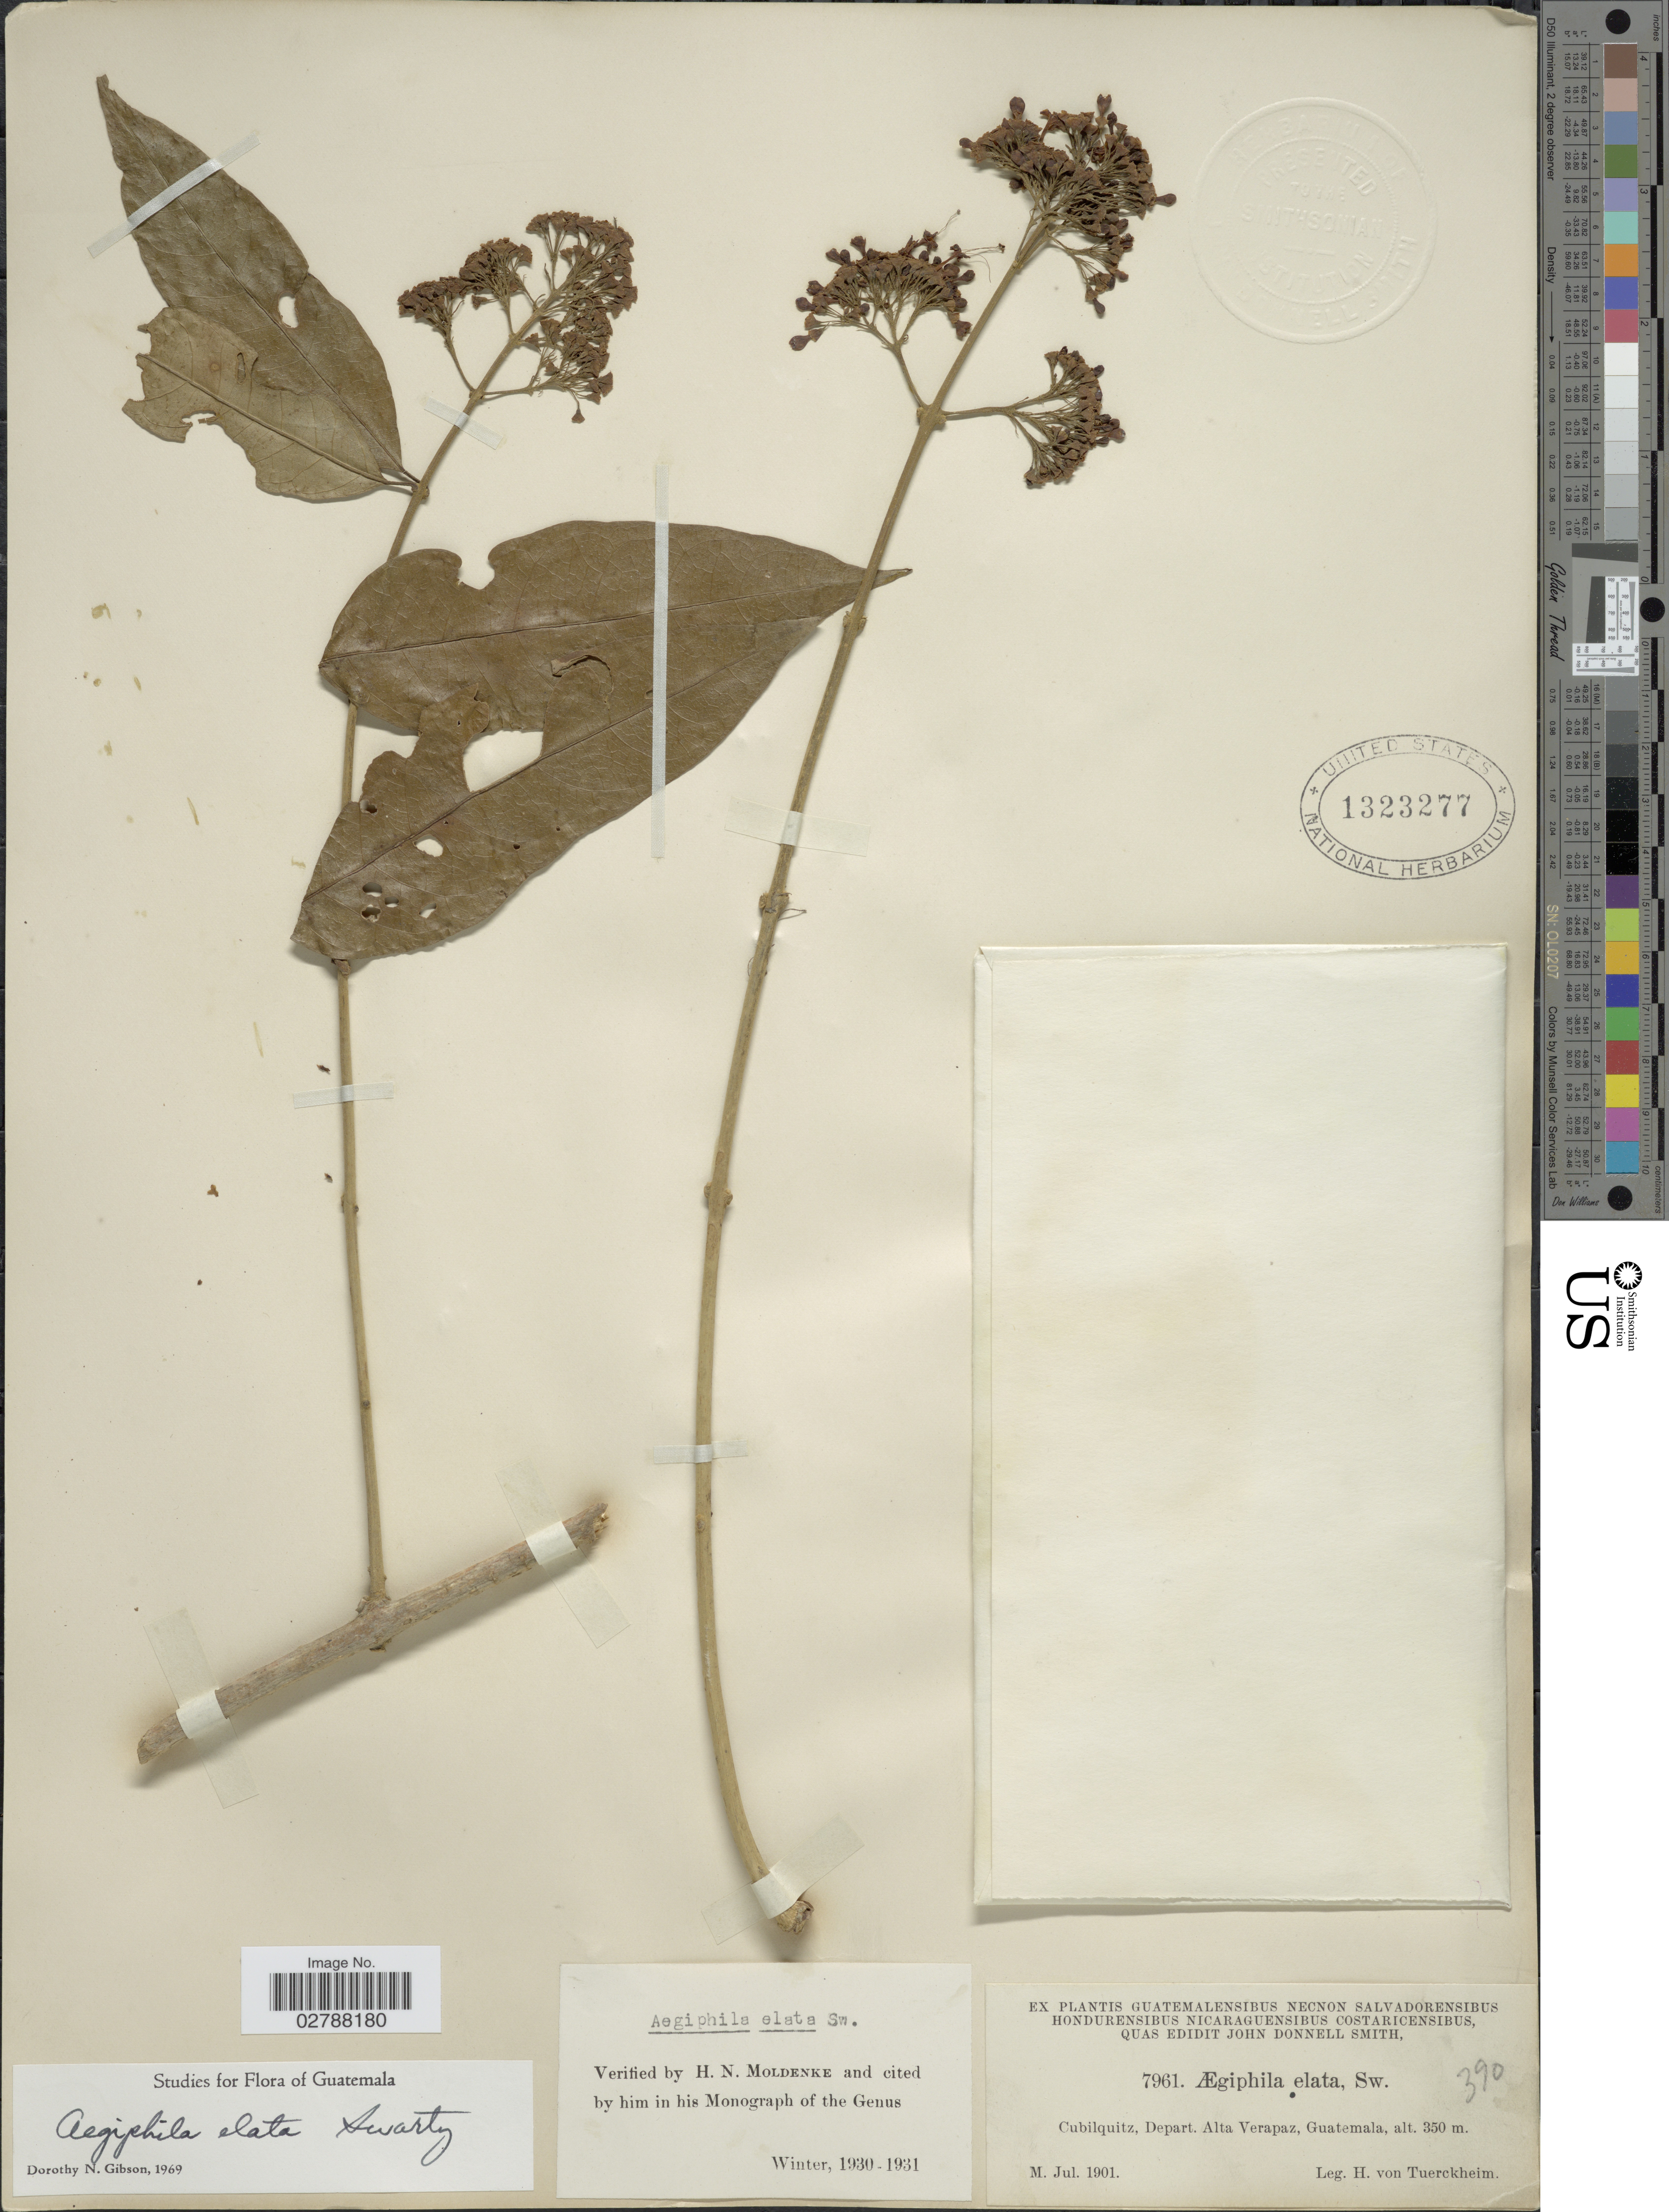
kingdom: Plantae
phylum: Tracheophyta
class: Magnoliopsida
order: Lamiales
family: Lamiaceae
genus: Aegiphila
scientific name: Aegiphila elata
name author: Sw.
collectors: H. von Türckheim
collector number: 7961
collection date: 1901-07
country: Guatemala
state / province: Alta Verapaz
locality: Cubilquitz, Depart. Alta Verapaz.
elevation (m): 350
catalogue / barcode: US 1323277